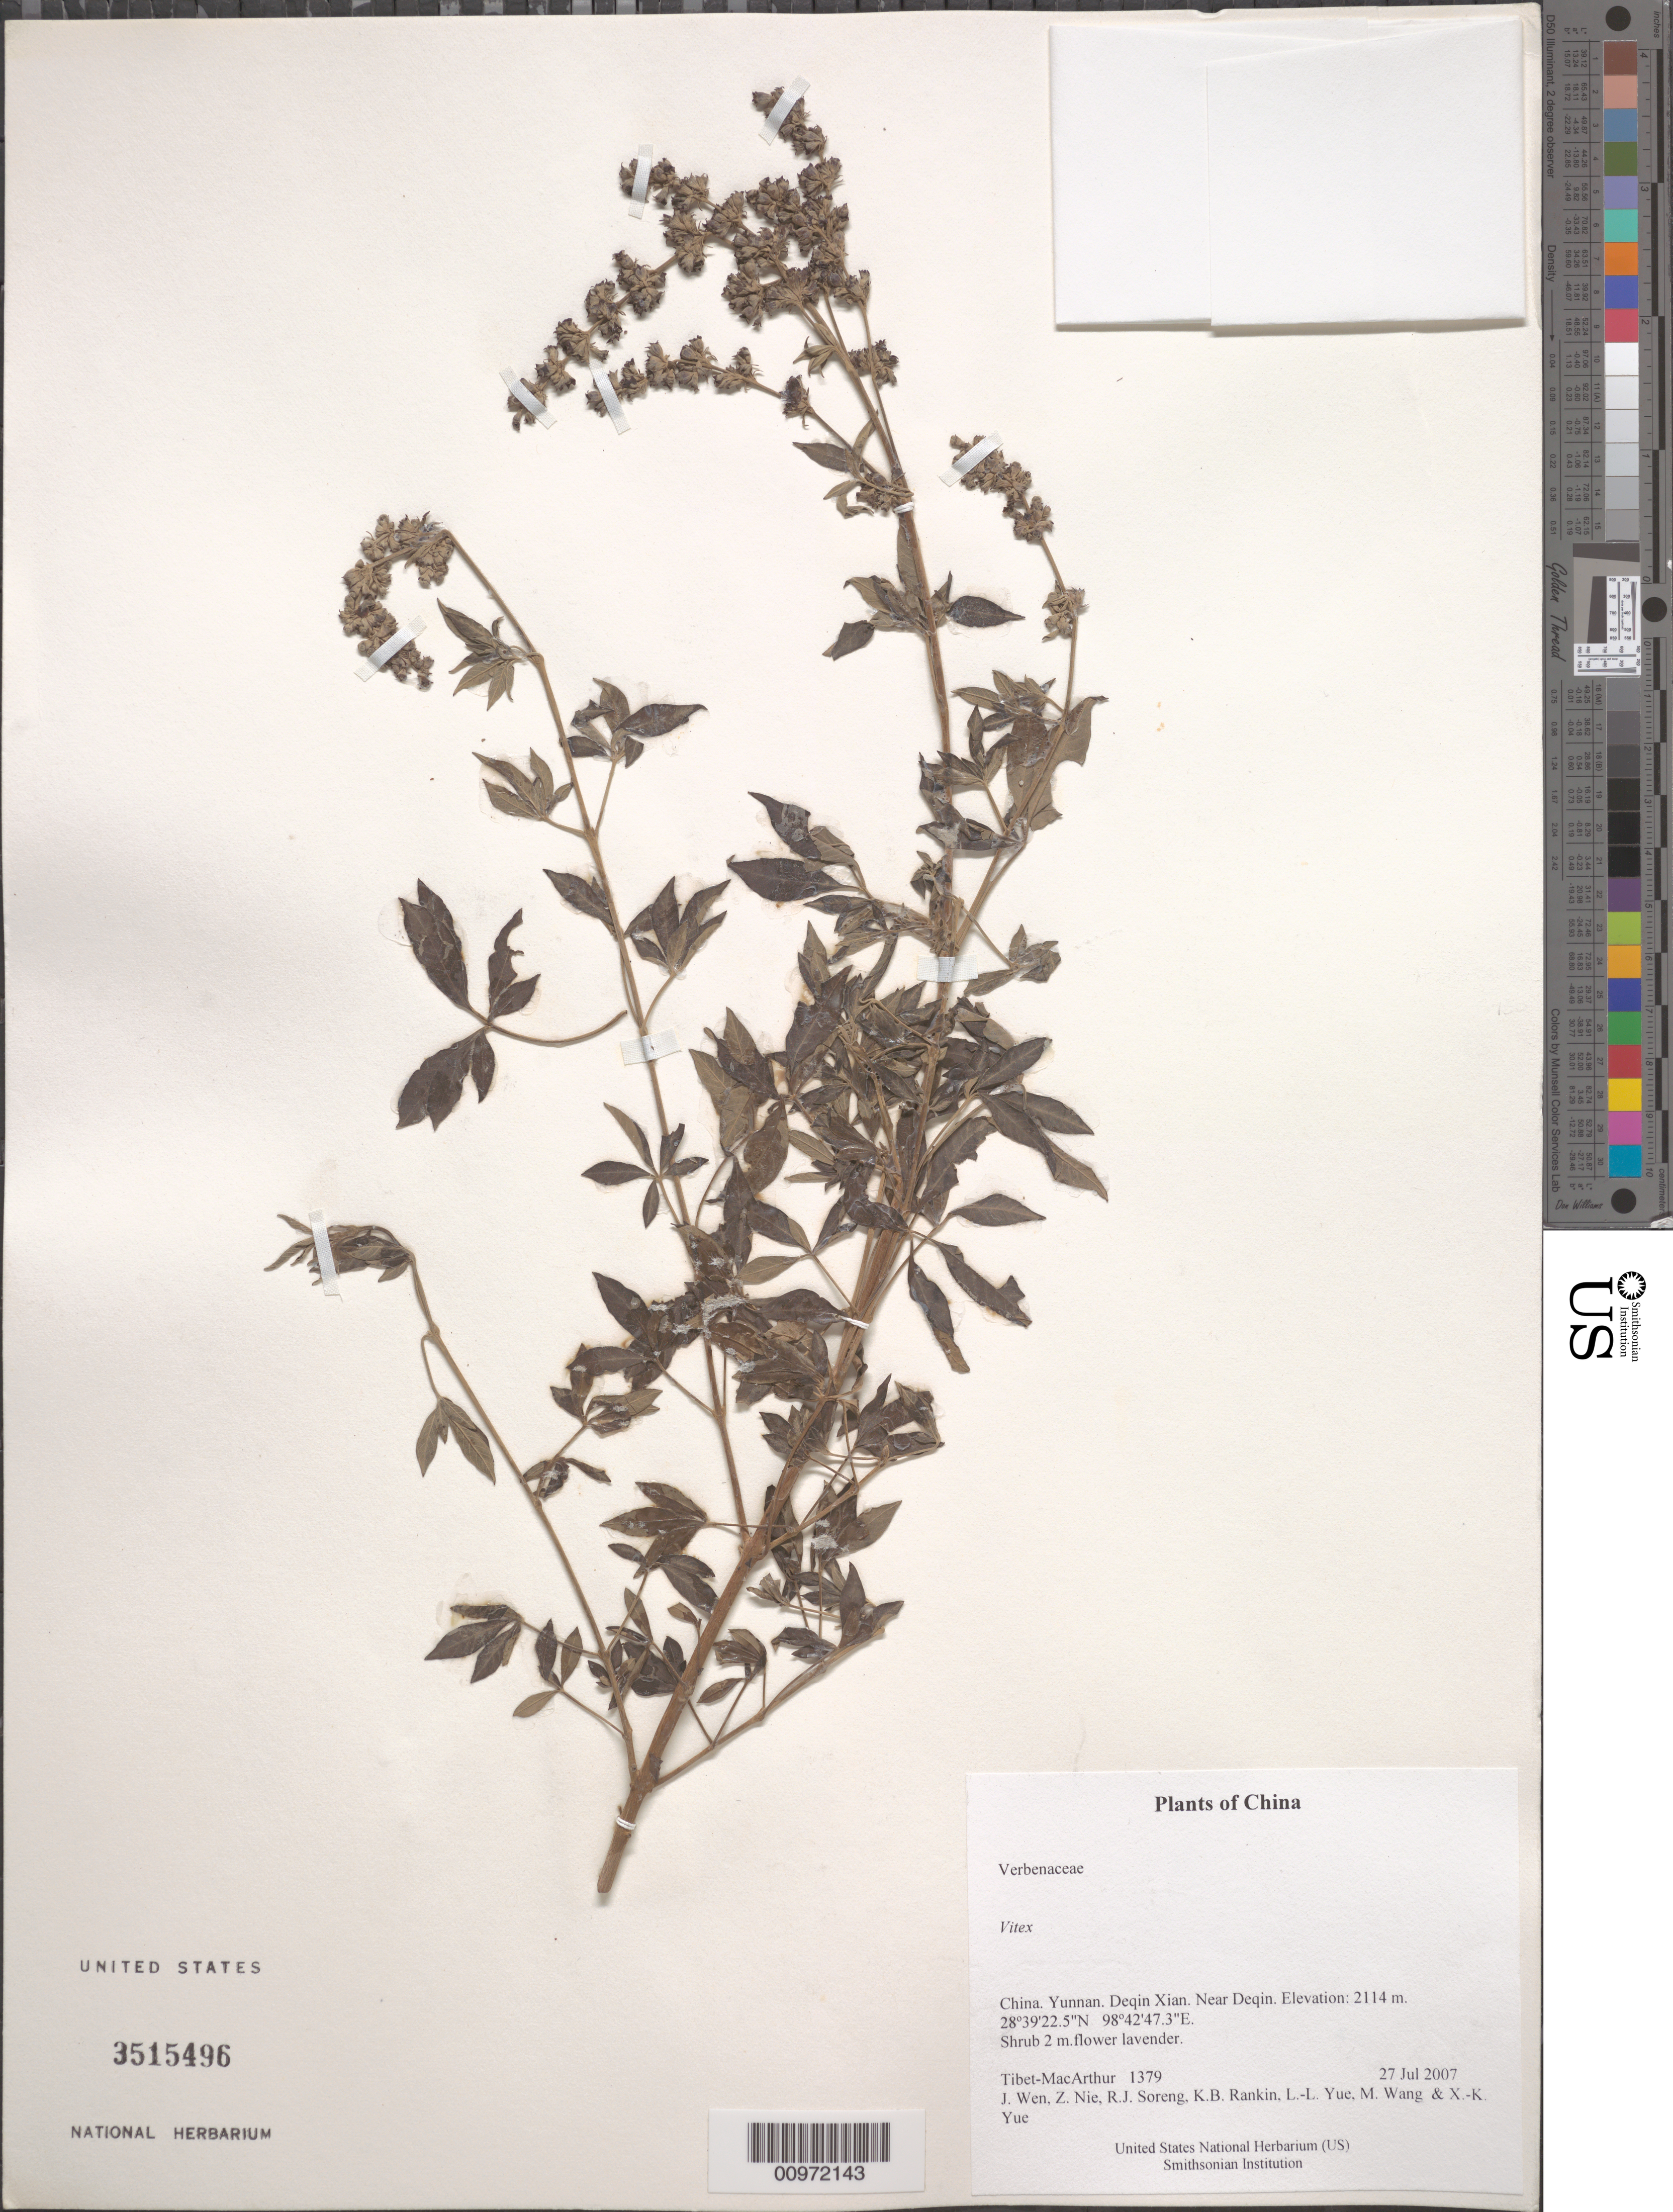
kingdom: Plantae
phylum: Tracheophyta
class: Magnoliopsida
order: Lamiales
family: Lamiaceae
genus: Vitex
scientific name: Vitex sp.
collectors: Tibet-MacArthur, J. Wen, Z. Nie, R. J. Soreng, K. Rankin, L. Yue, M. Wang & X. Yue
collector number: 1379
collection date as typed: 27 Jul 2007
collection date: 2007-07-27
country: China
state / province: Yunnan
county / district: Deqin Xian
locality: Near Deqin.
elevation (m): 2114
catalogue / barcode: US 3515496